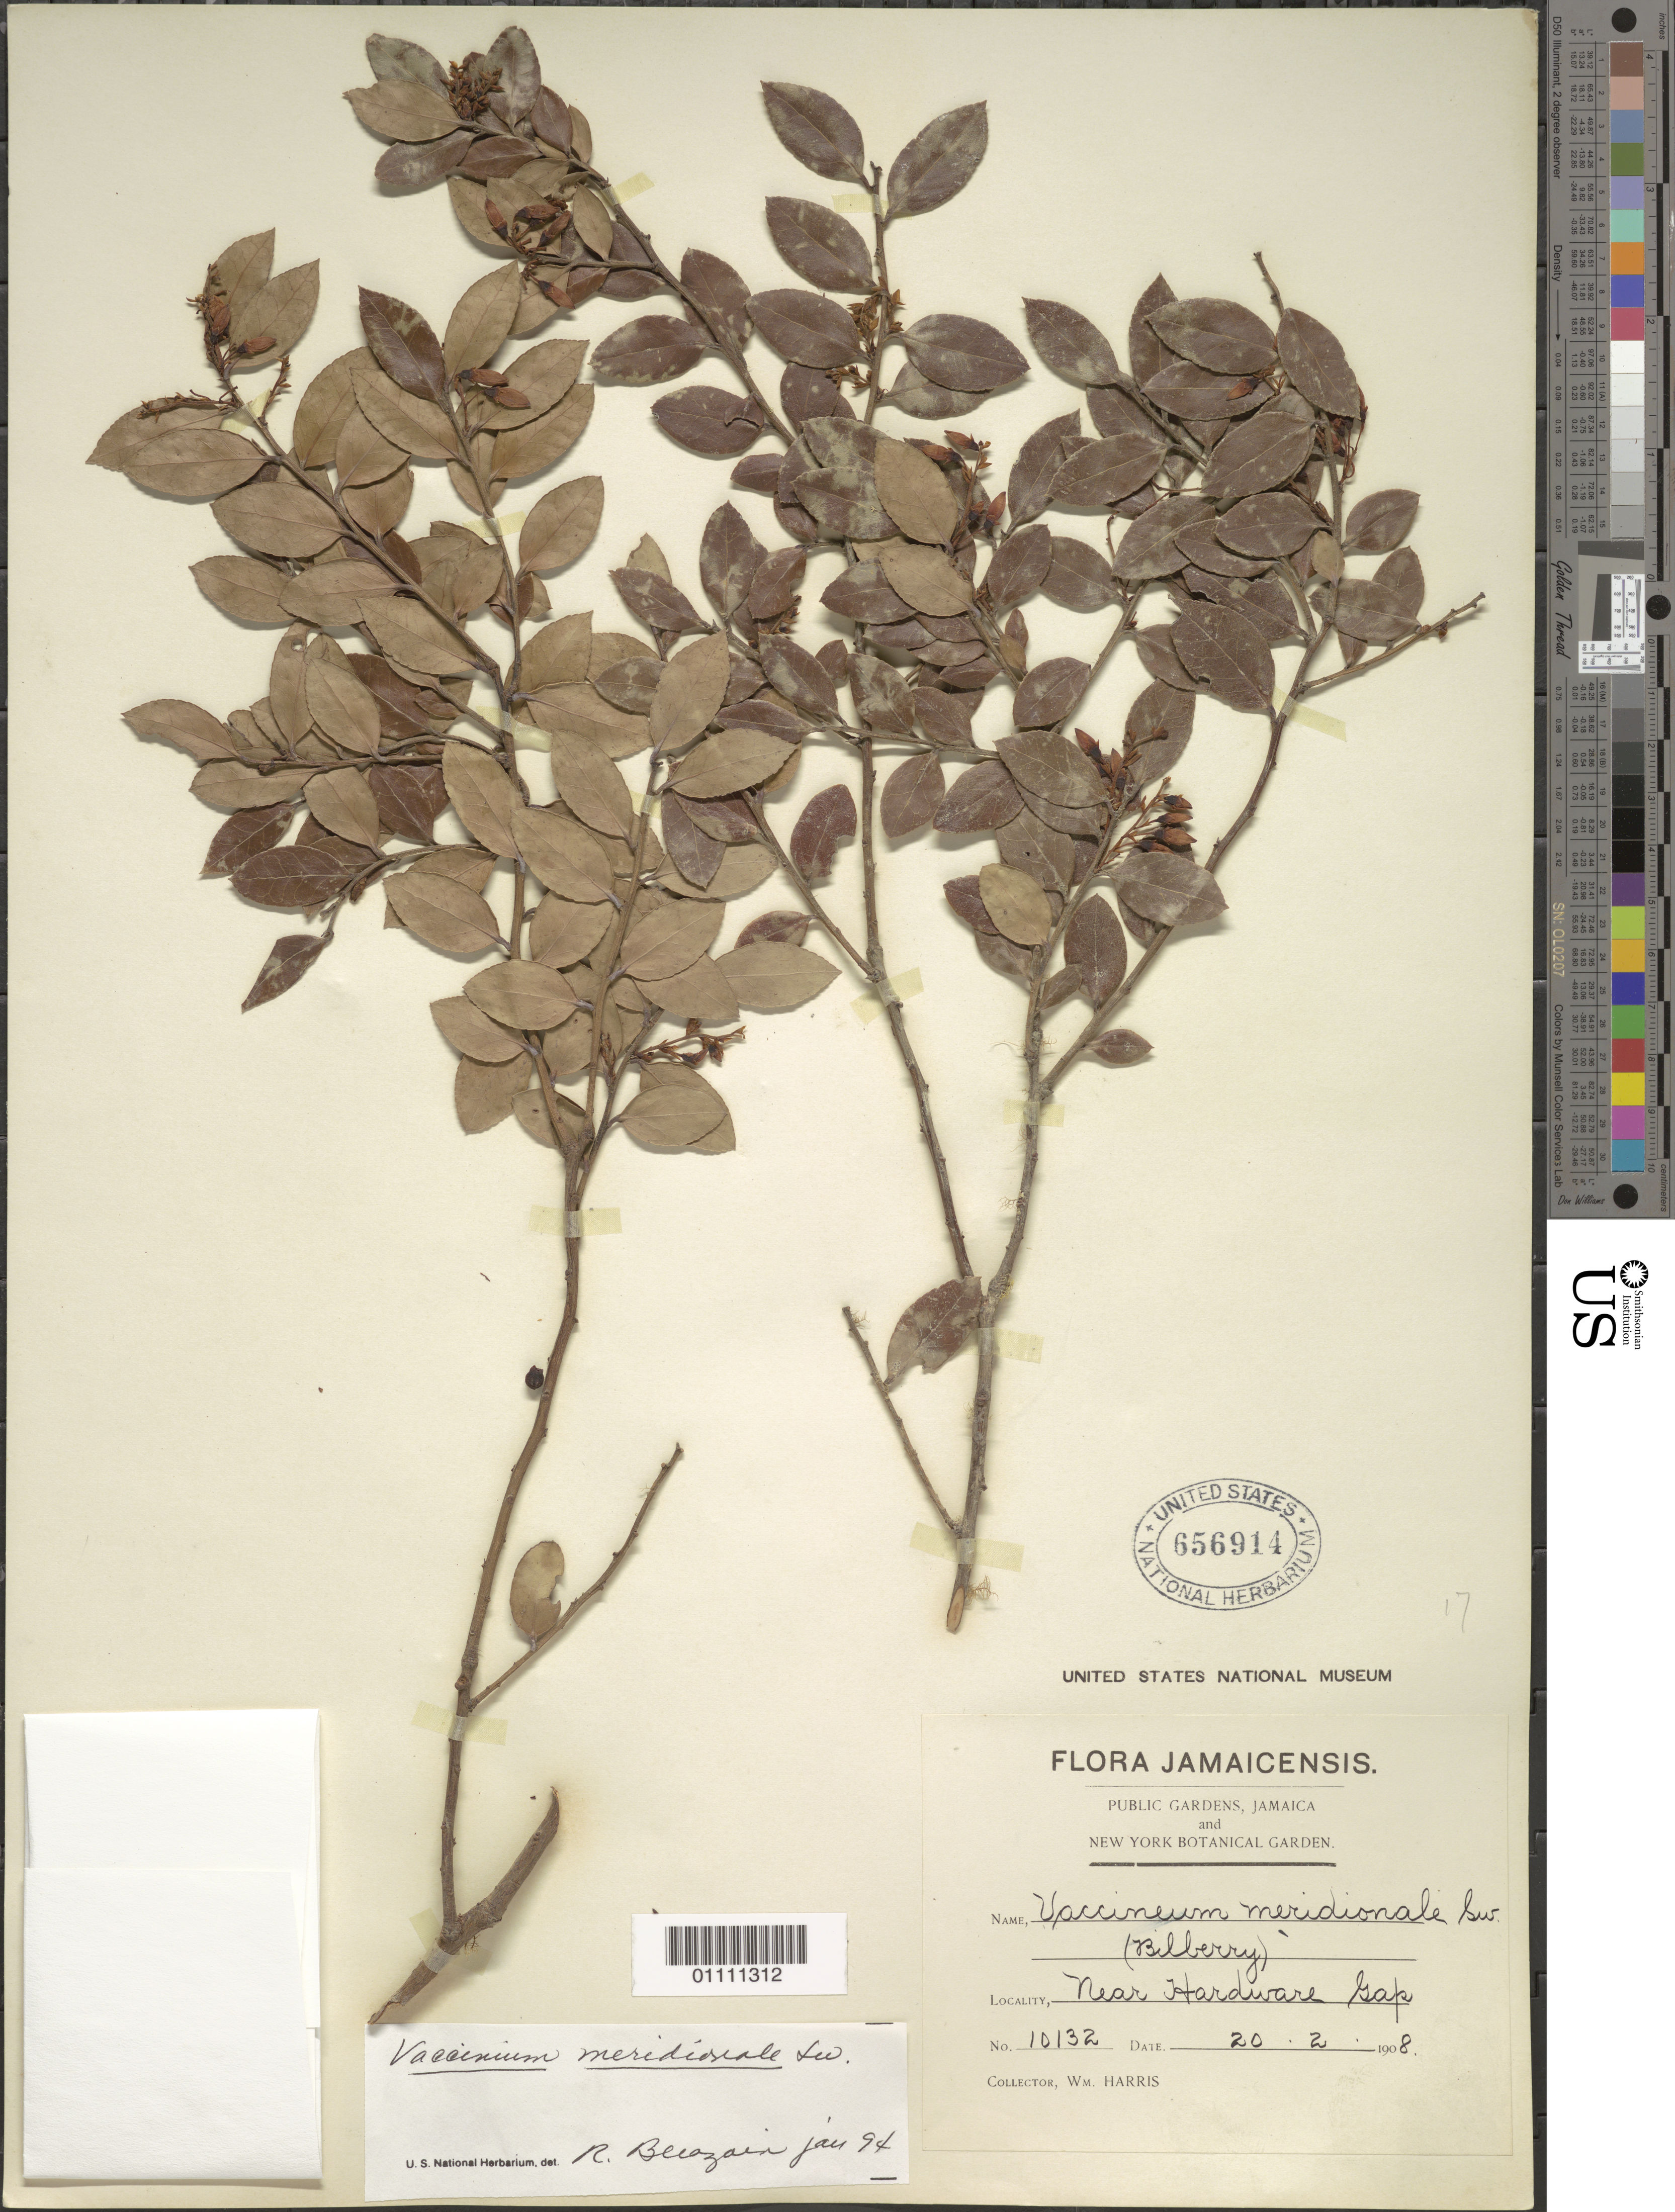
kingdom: Plantae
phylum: Tracheophyta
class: Magnoliopsida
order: Ericales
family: Ericaceae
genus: Vaccinium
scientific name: Vaccinium meridionale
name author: Sw.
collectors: W. Harris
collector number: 10132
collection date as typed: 20 Feb 1908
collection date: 1908-02-20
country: Jamaica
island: Jamaica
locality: Near Hardware Gap.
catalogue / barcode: US 656914